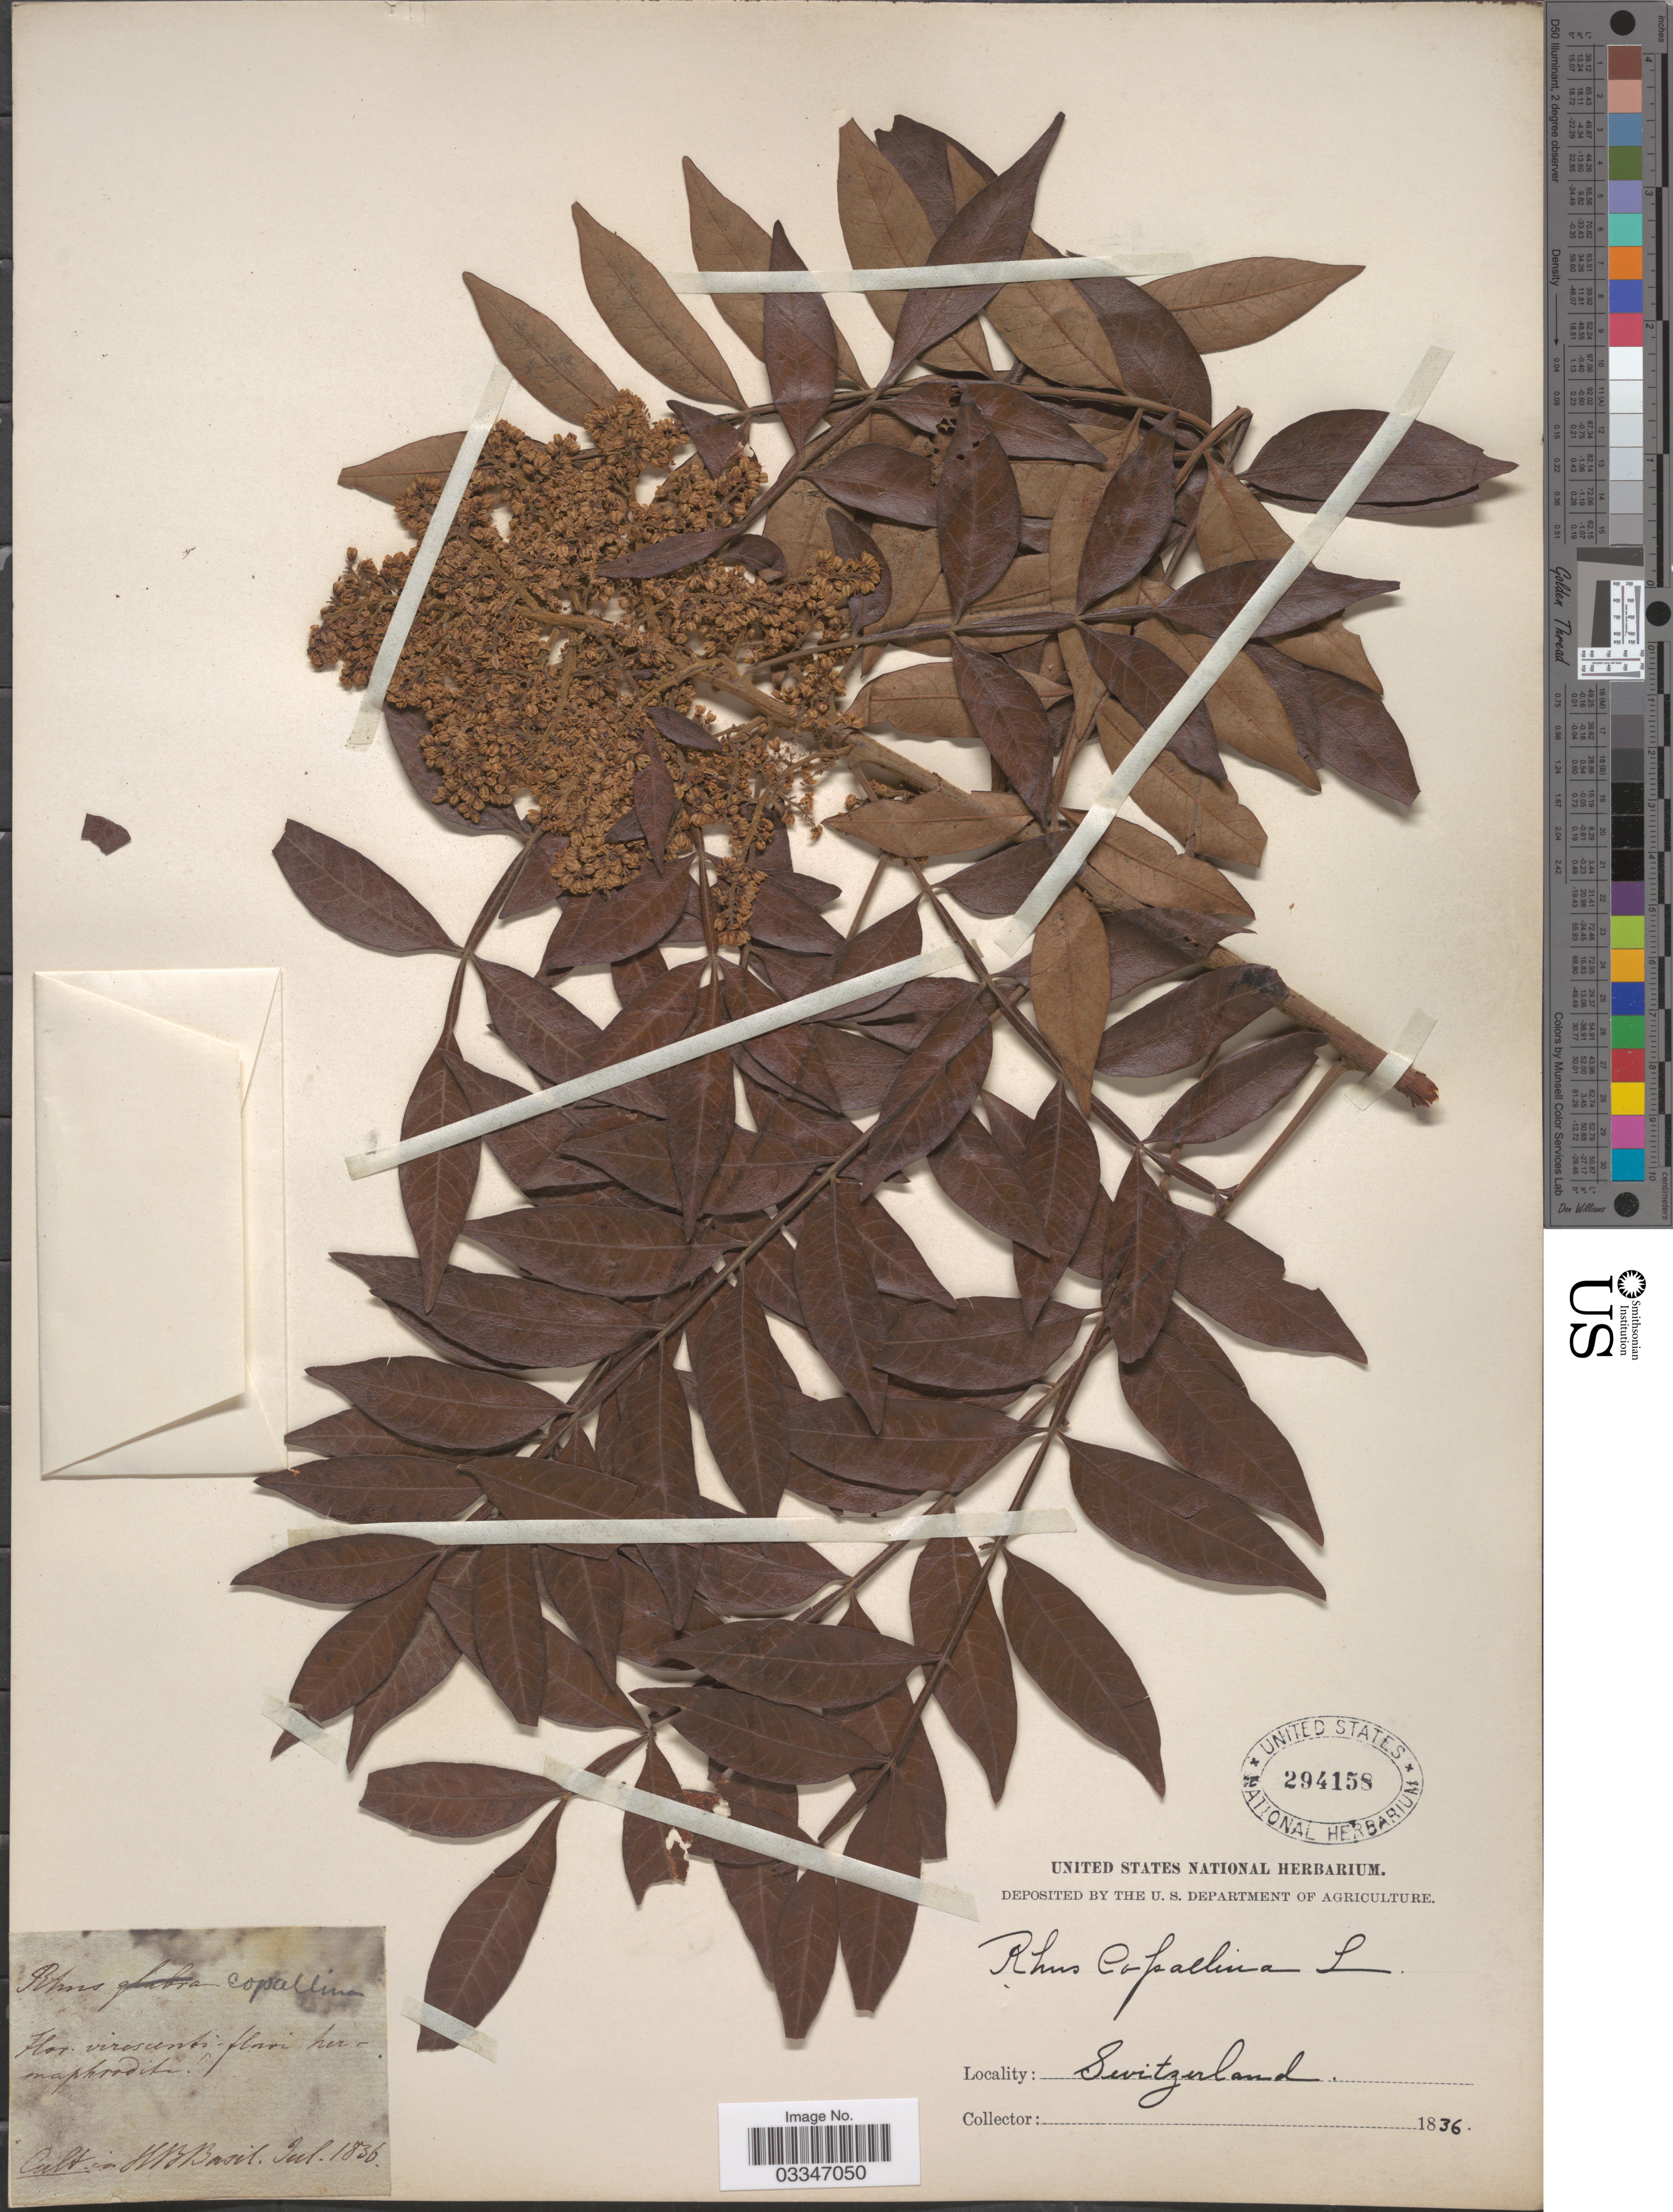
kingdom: Plantae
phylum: Tracheophyta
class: Magnoliopsida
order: Sapindales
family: Anacardiaceae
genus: Rhus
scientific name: Rhus copallinum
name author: L.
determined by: Mitchell, John D.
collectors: ex herb. United States National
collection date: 1836-07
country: Switzerland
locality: HB Basil.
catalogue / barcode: US 294158